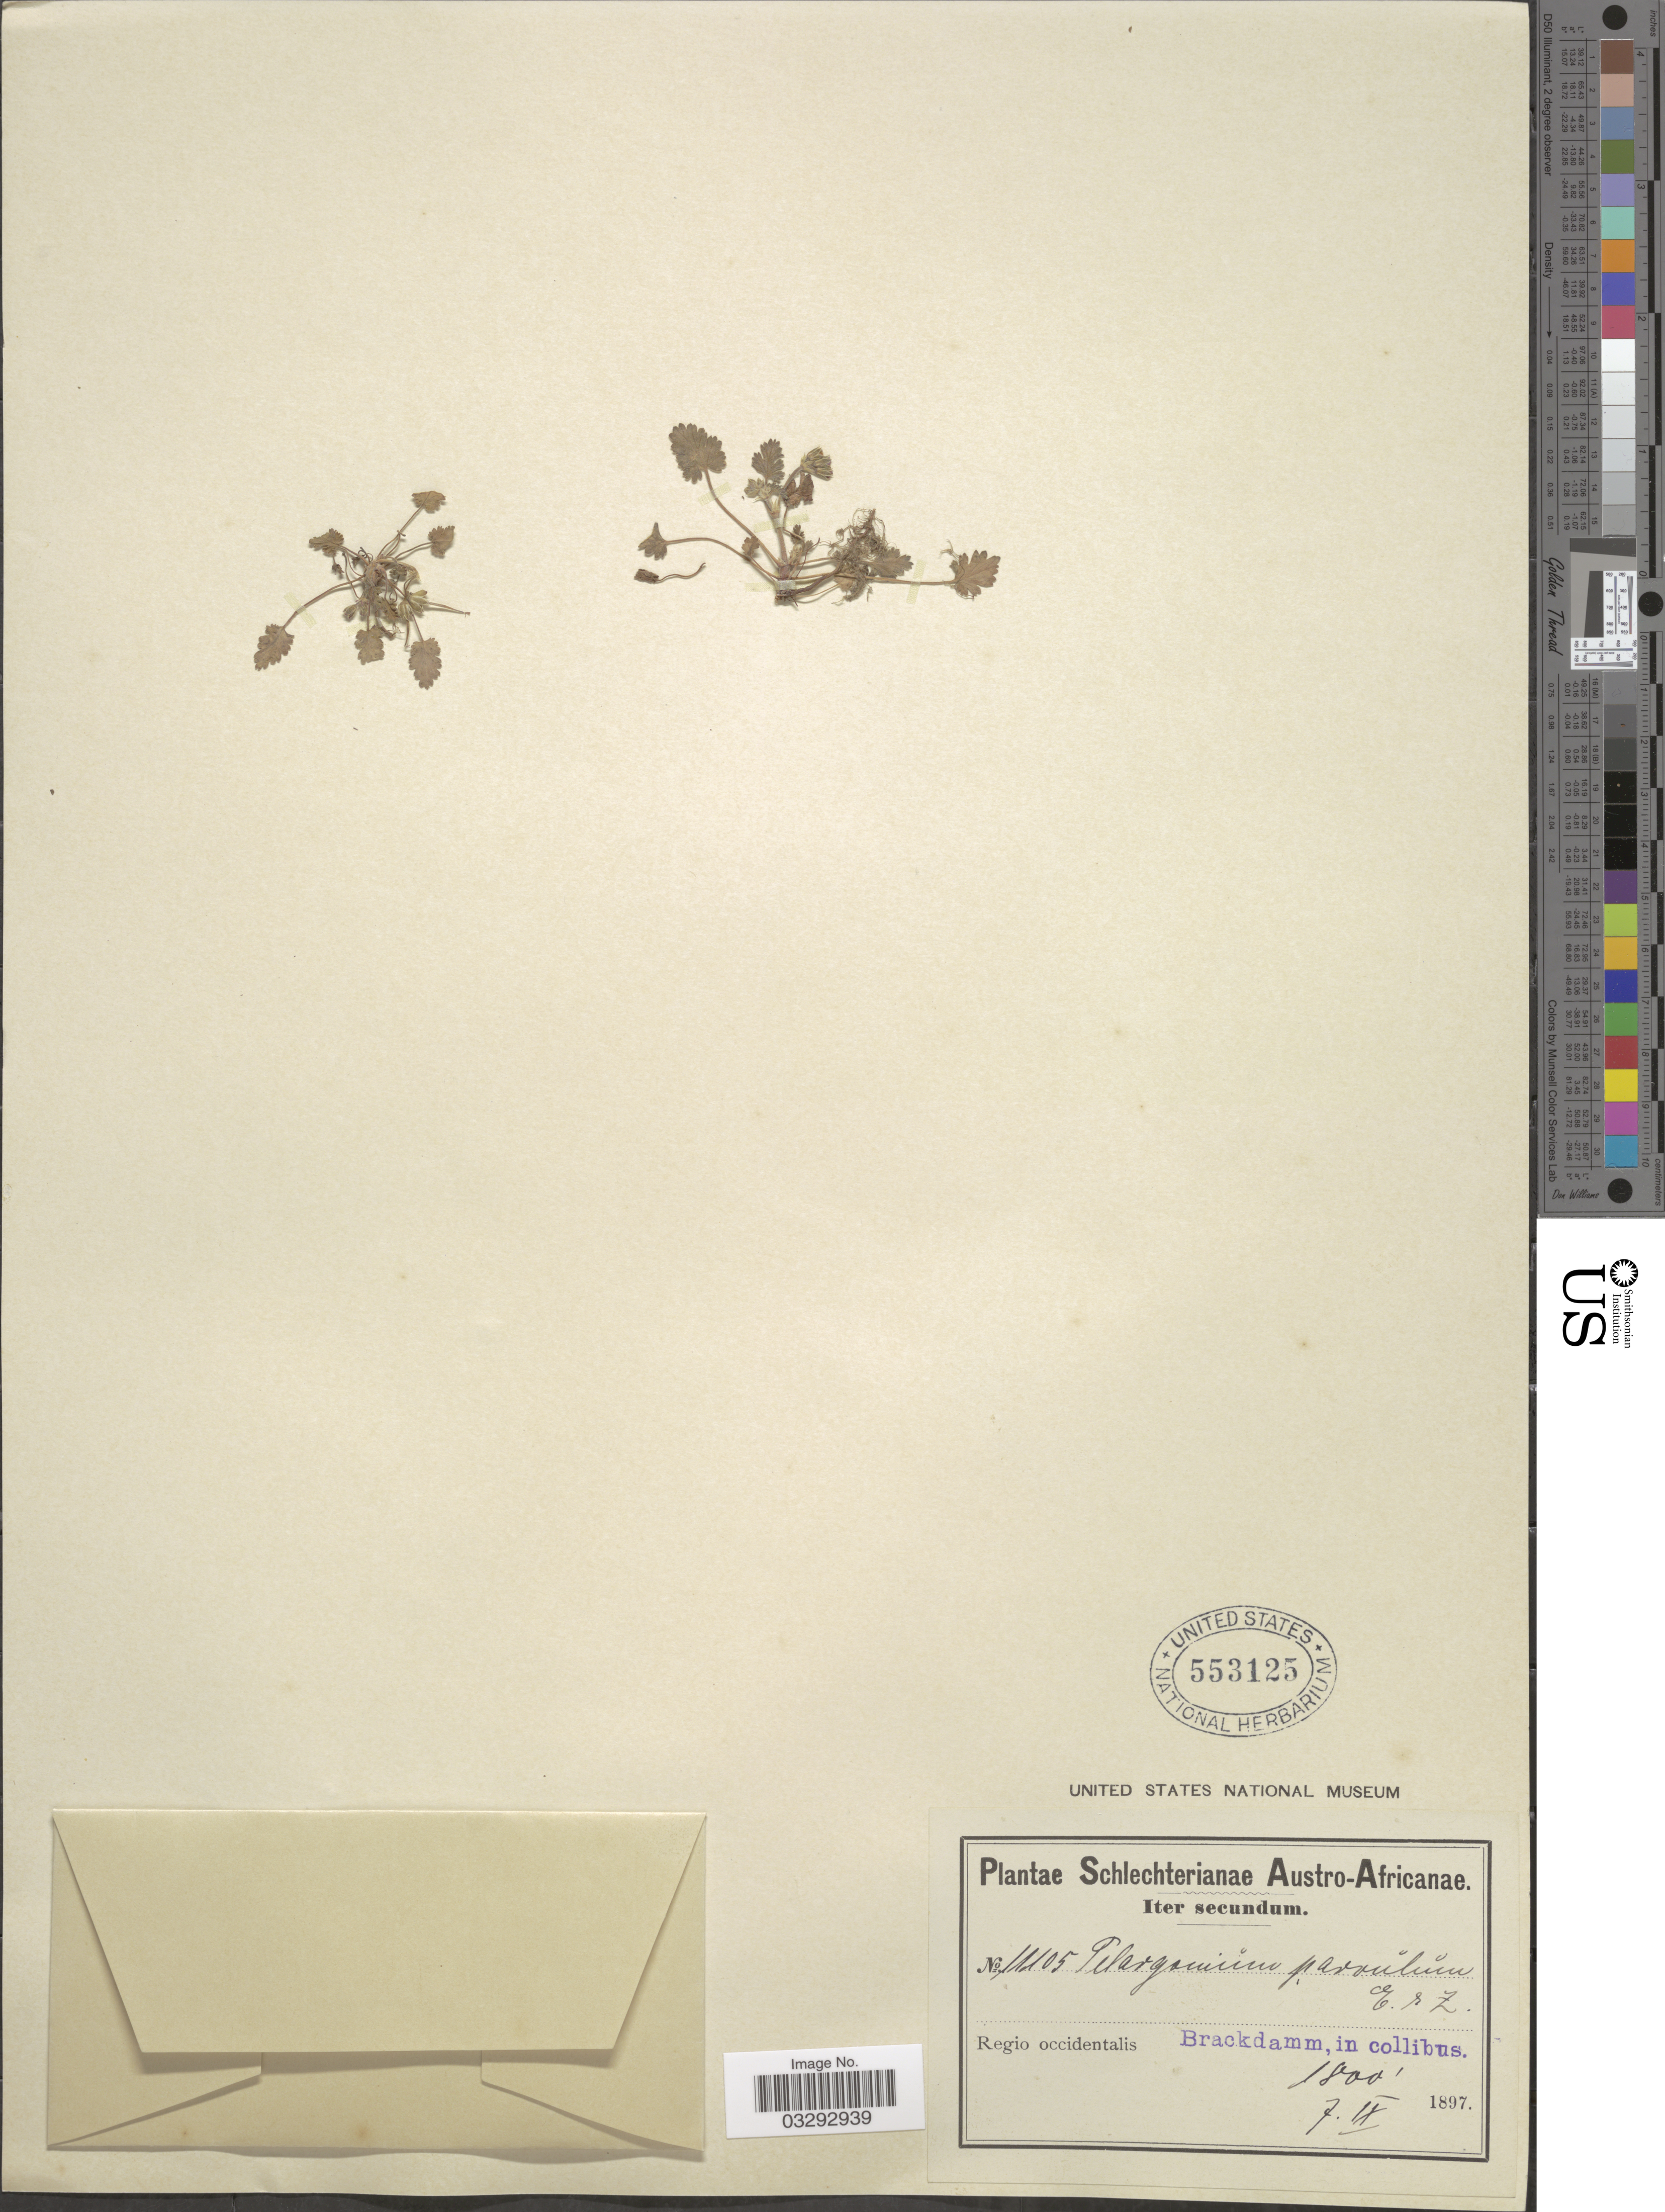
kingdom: Plantae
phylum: Tracheophyta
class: Magnoliopsida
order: Geraniales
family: Geraniaceae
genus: Pelargonium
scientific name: Pelargonium parvulum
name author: DC.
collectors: Schlechter, --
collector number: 11105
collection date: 1897-09-07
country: South Africa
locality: Austro-Africanae, Regio occidentalis, Brackdamm, in collibus.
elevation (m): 549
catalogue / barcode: US 553125